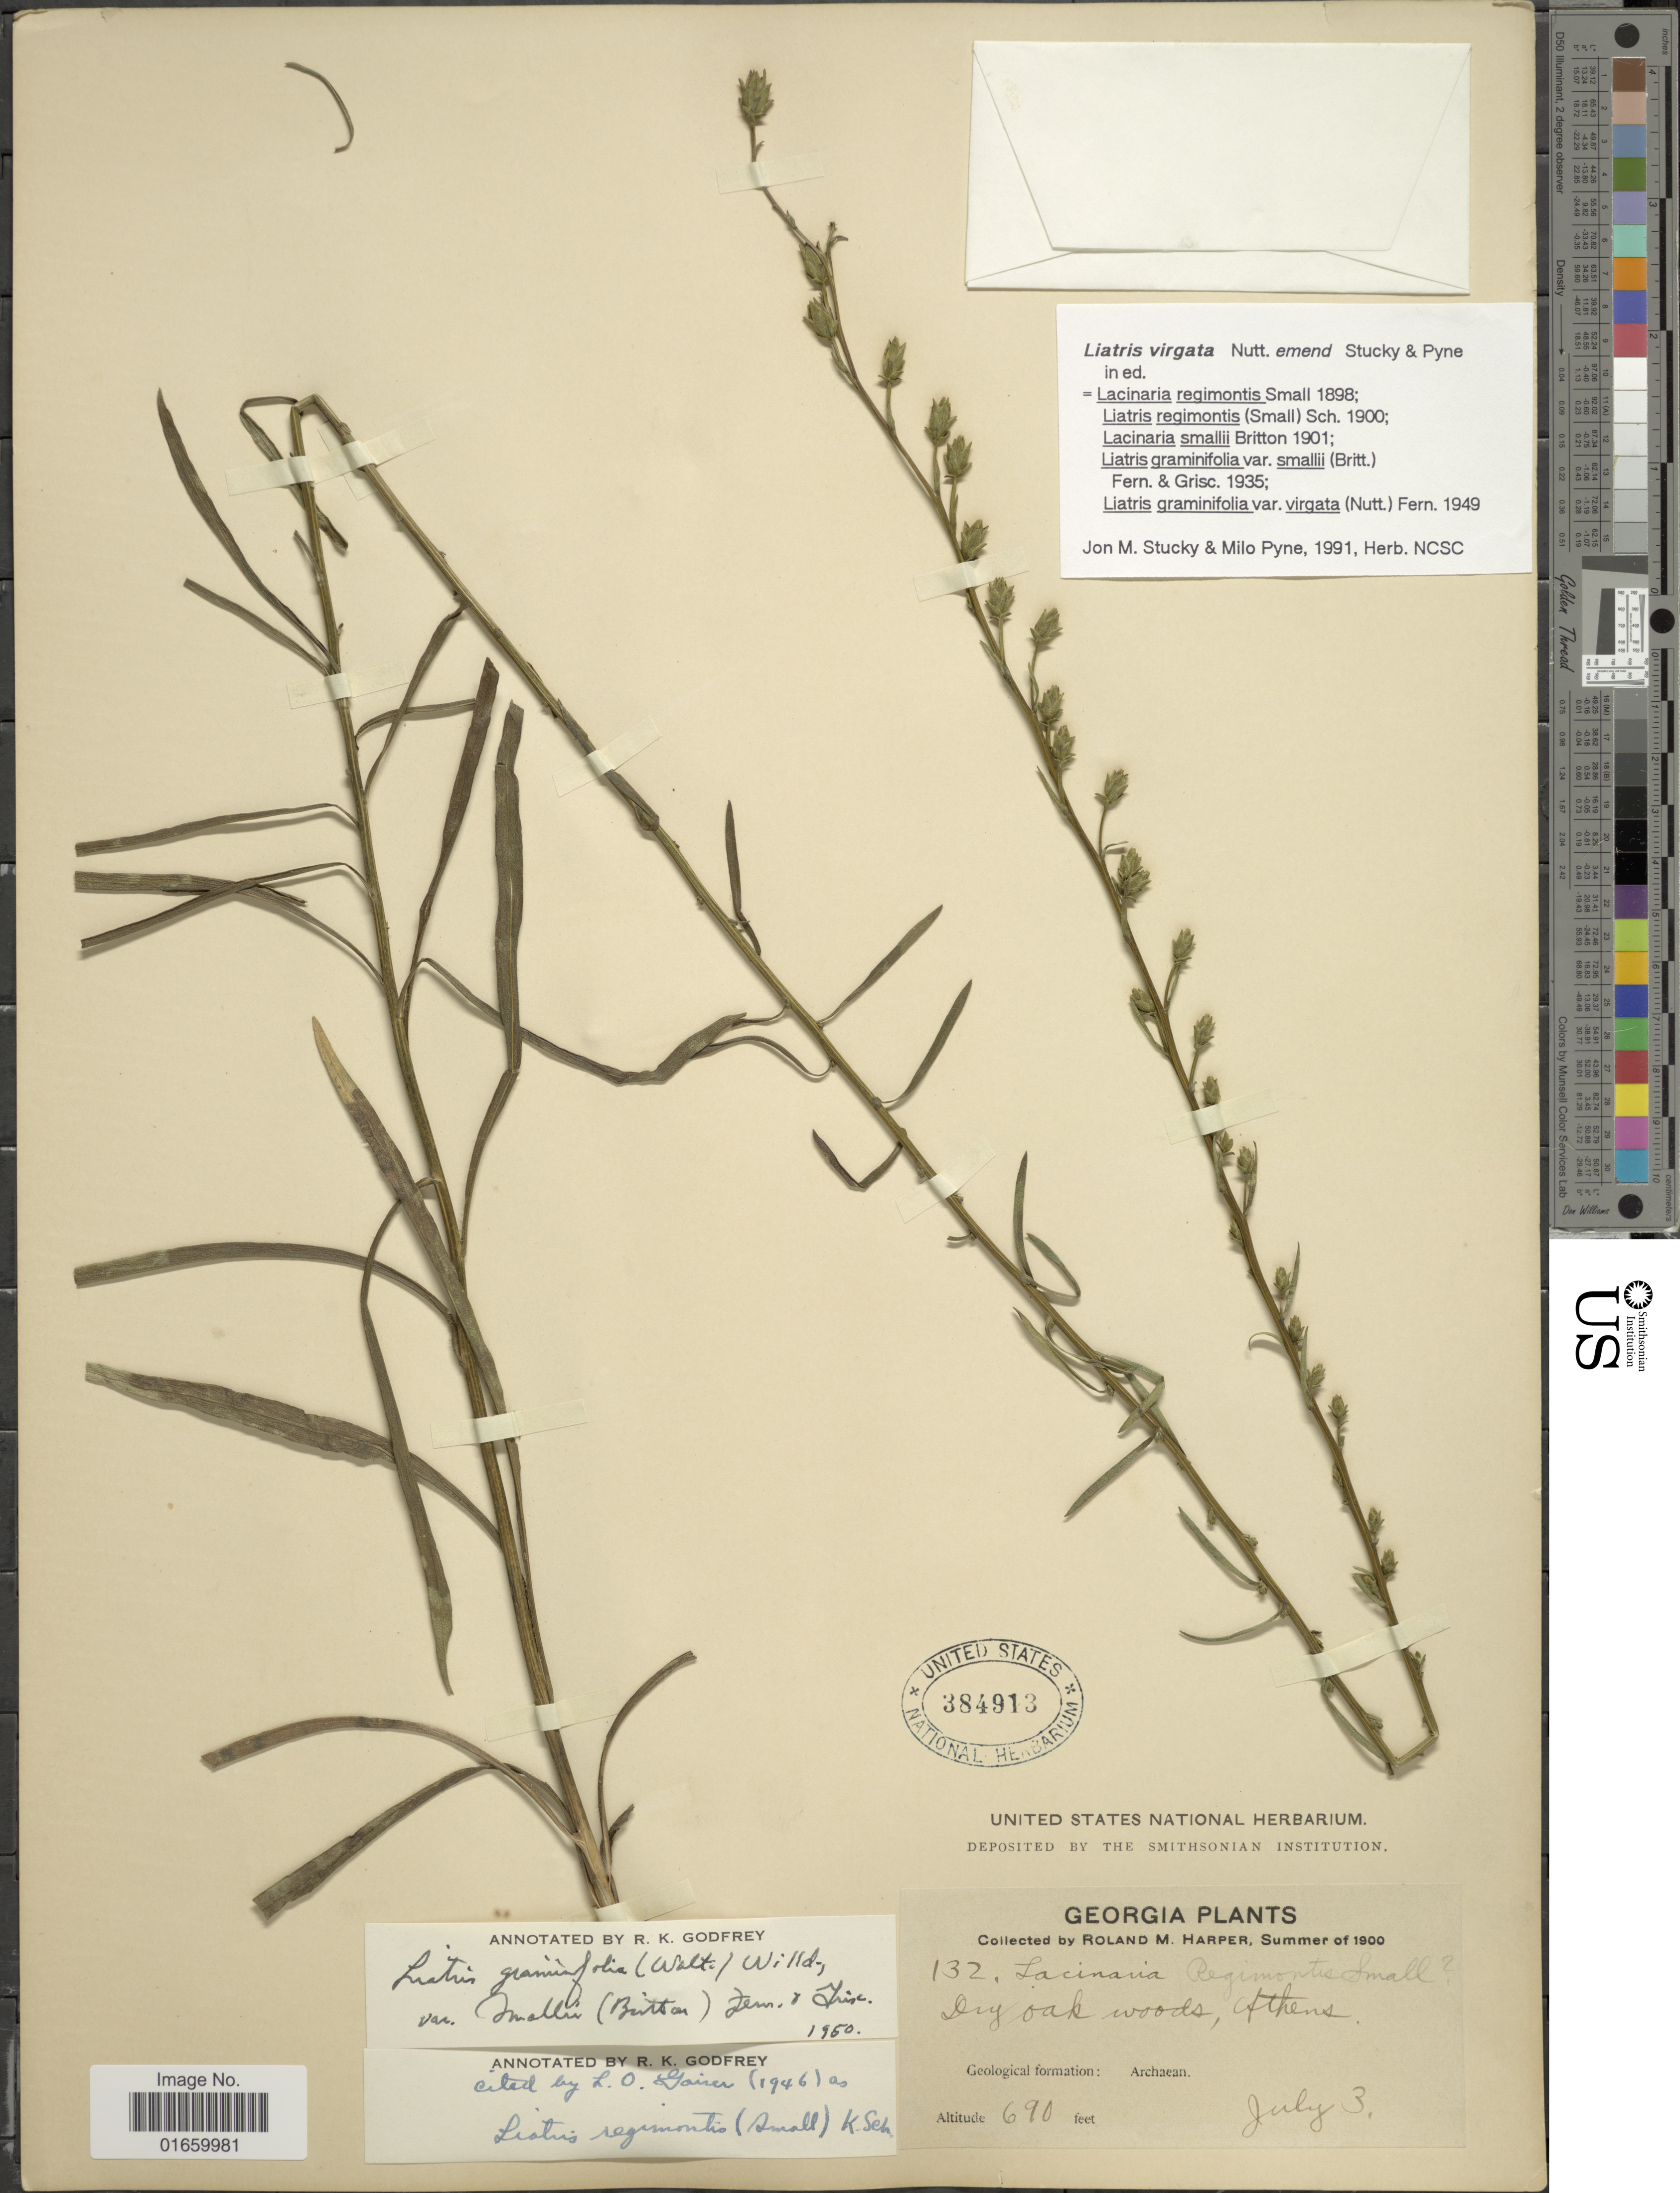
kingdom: Plantae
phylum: Tracheophyta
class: Magnoliopsida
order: Asterales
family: Asteraceae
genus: Liatris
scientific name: Liatris virgata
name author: Nutt.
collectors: R. M. Harper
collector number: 132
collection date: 1900-07-03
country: United States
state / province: Georgia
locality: Dry oak woods, Athens, Archaean.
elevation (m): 210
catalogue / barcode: US 384913